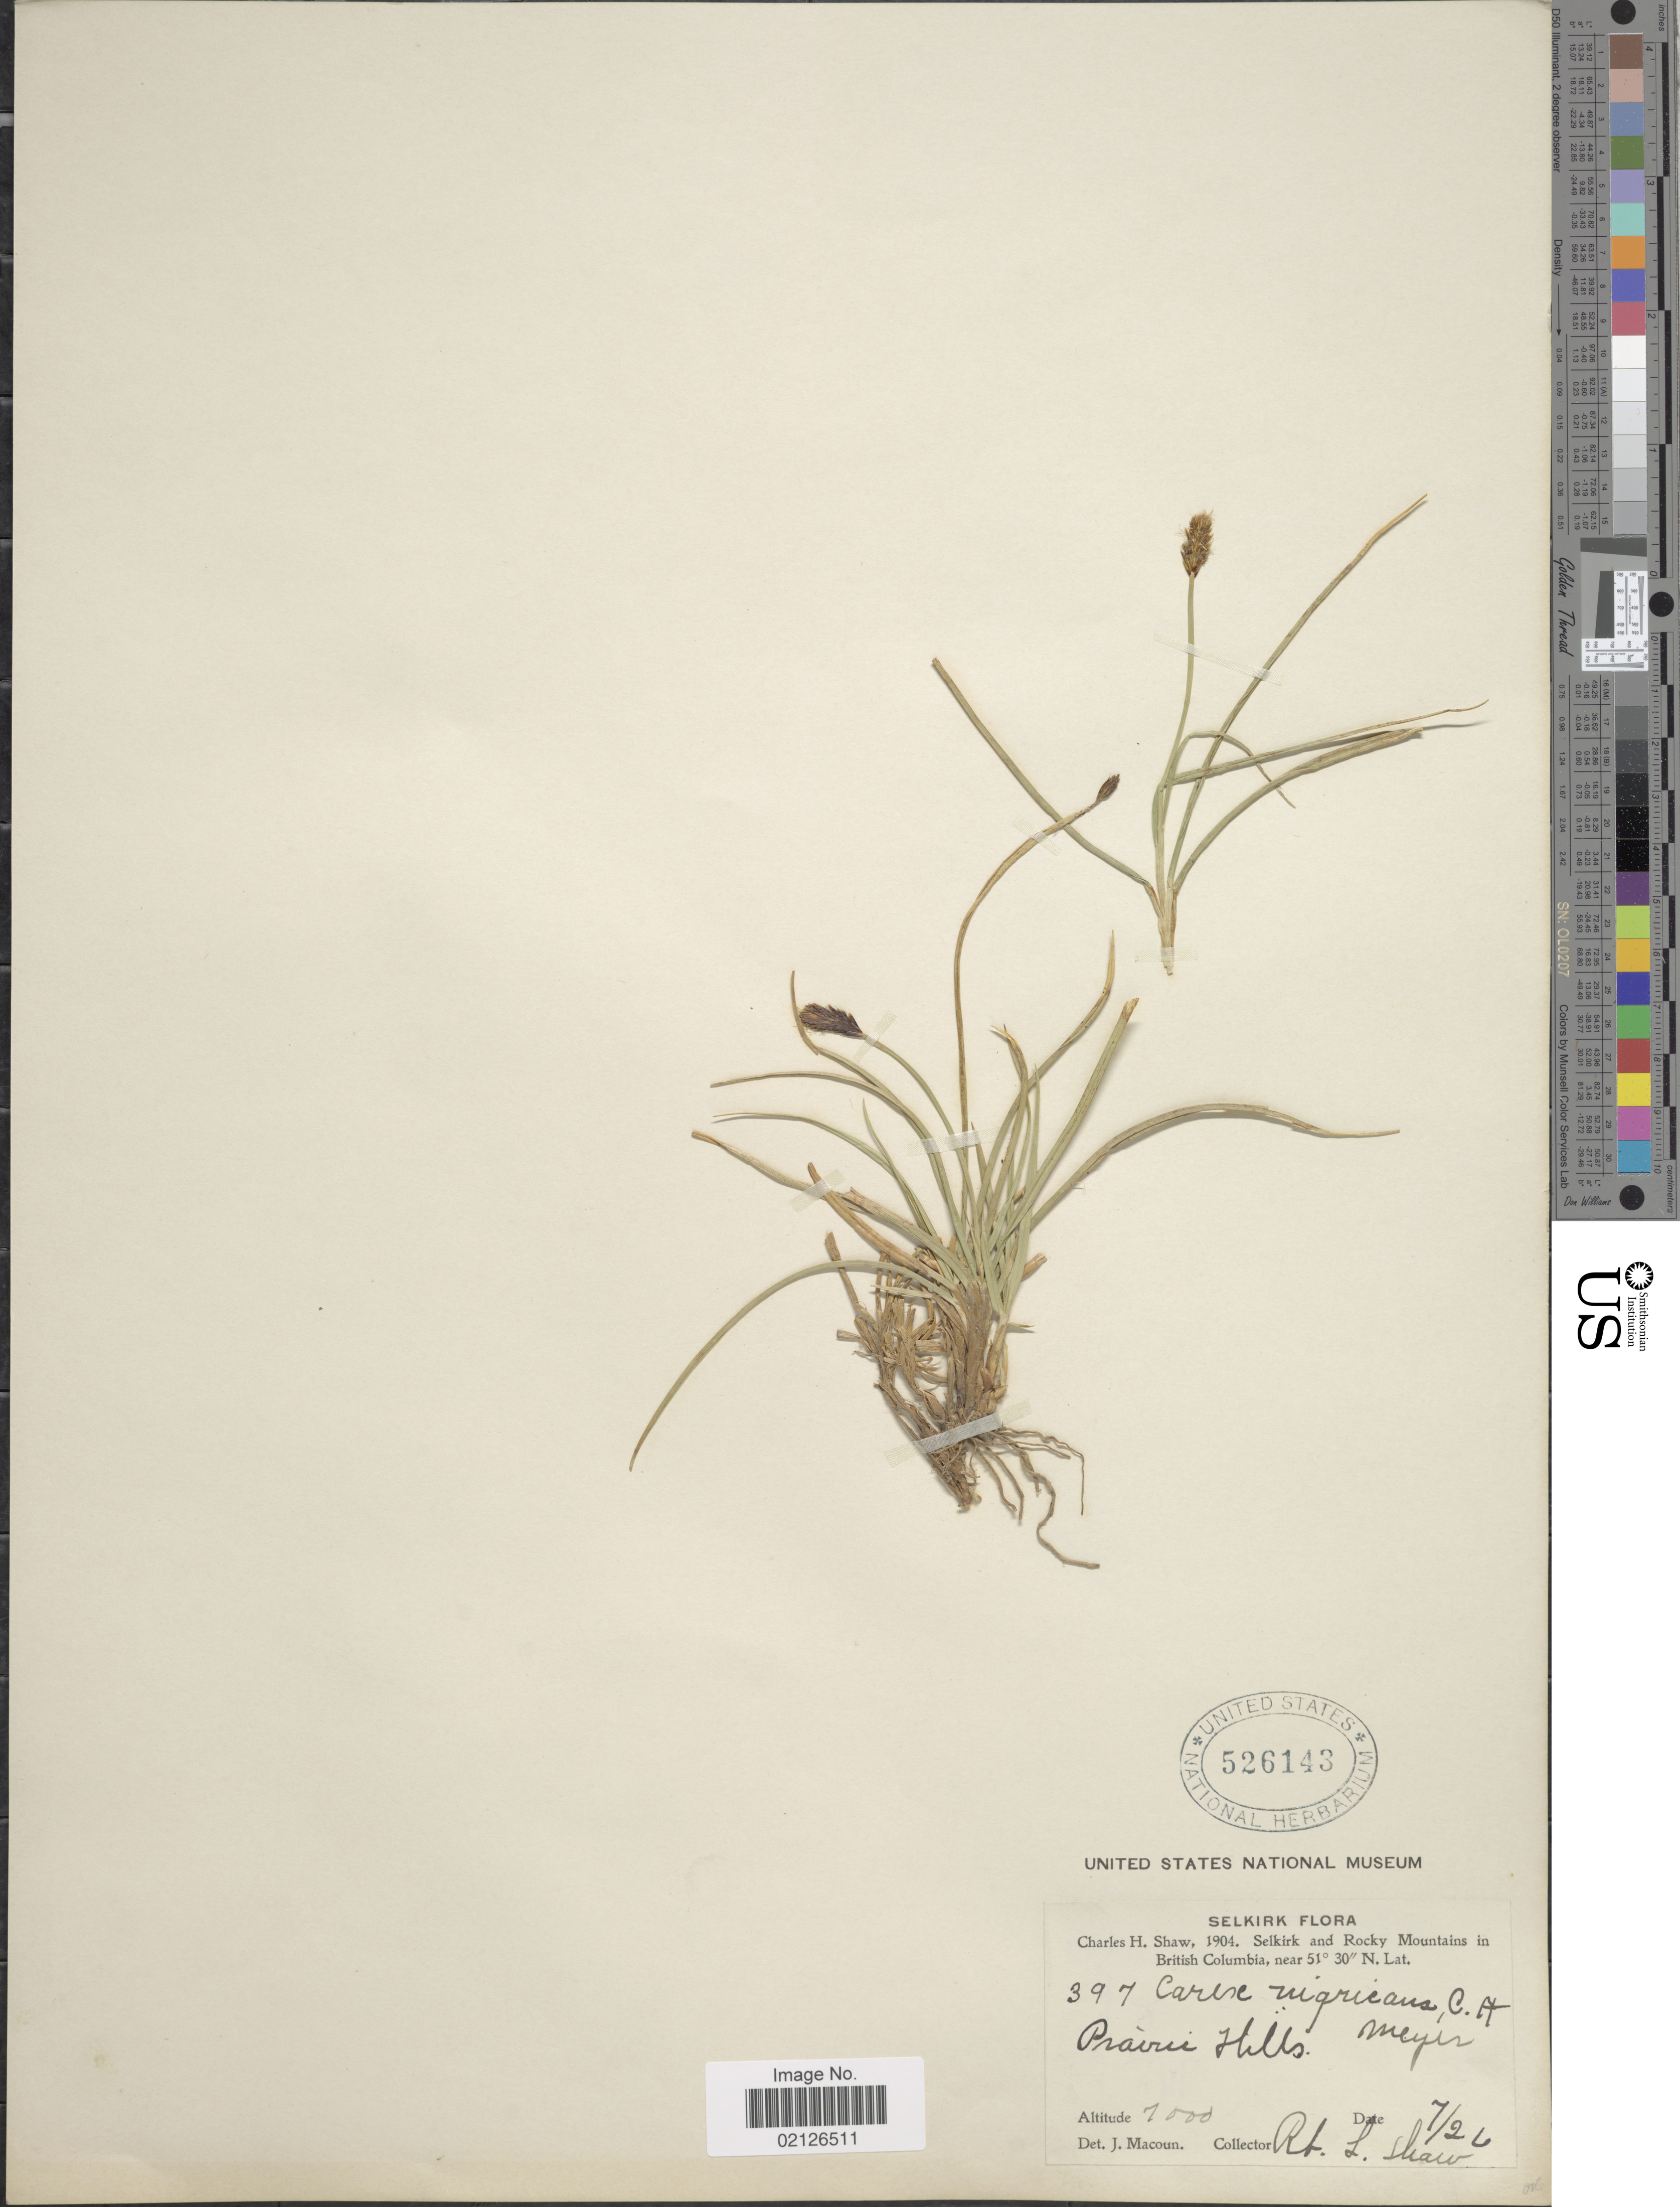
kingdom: Plantae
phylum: Tracheophyta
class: Liliopsida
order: Poales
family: Cyperaceae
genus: Carex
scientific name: Carex nigricans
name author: C.A. Mey.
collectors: C. H. Shaw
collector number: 397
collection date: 1904-07-26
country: Canada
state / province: British Columbia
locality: Selkirk, Selkirk and Rocky Mountains, Prairie Hills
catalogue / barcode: US 526143